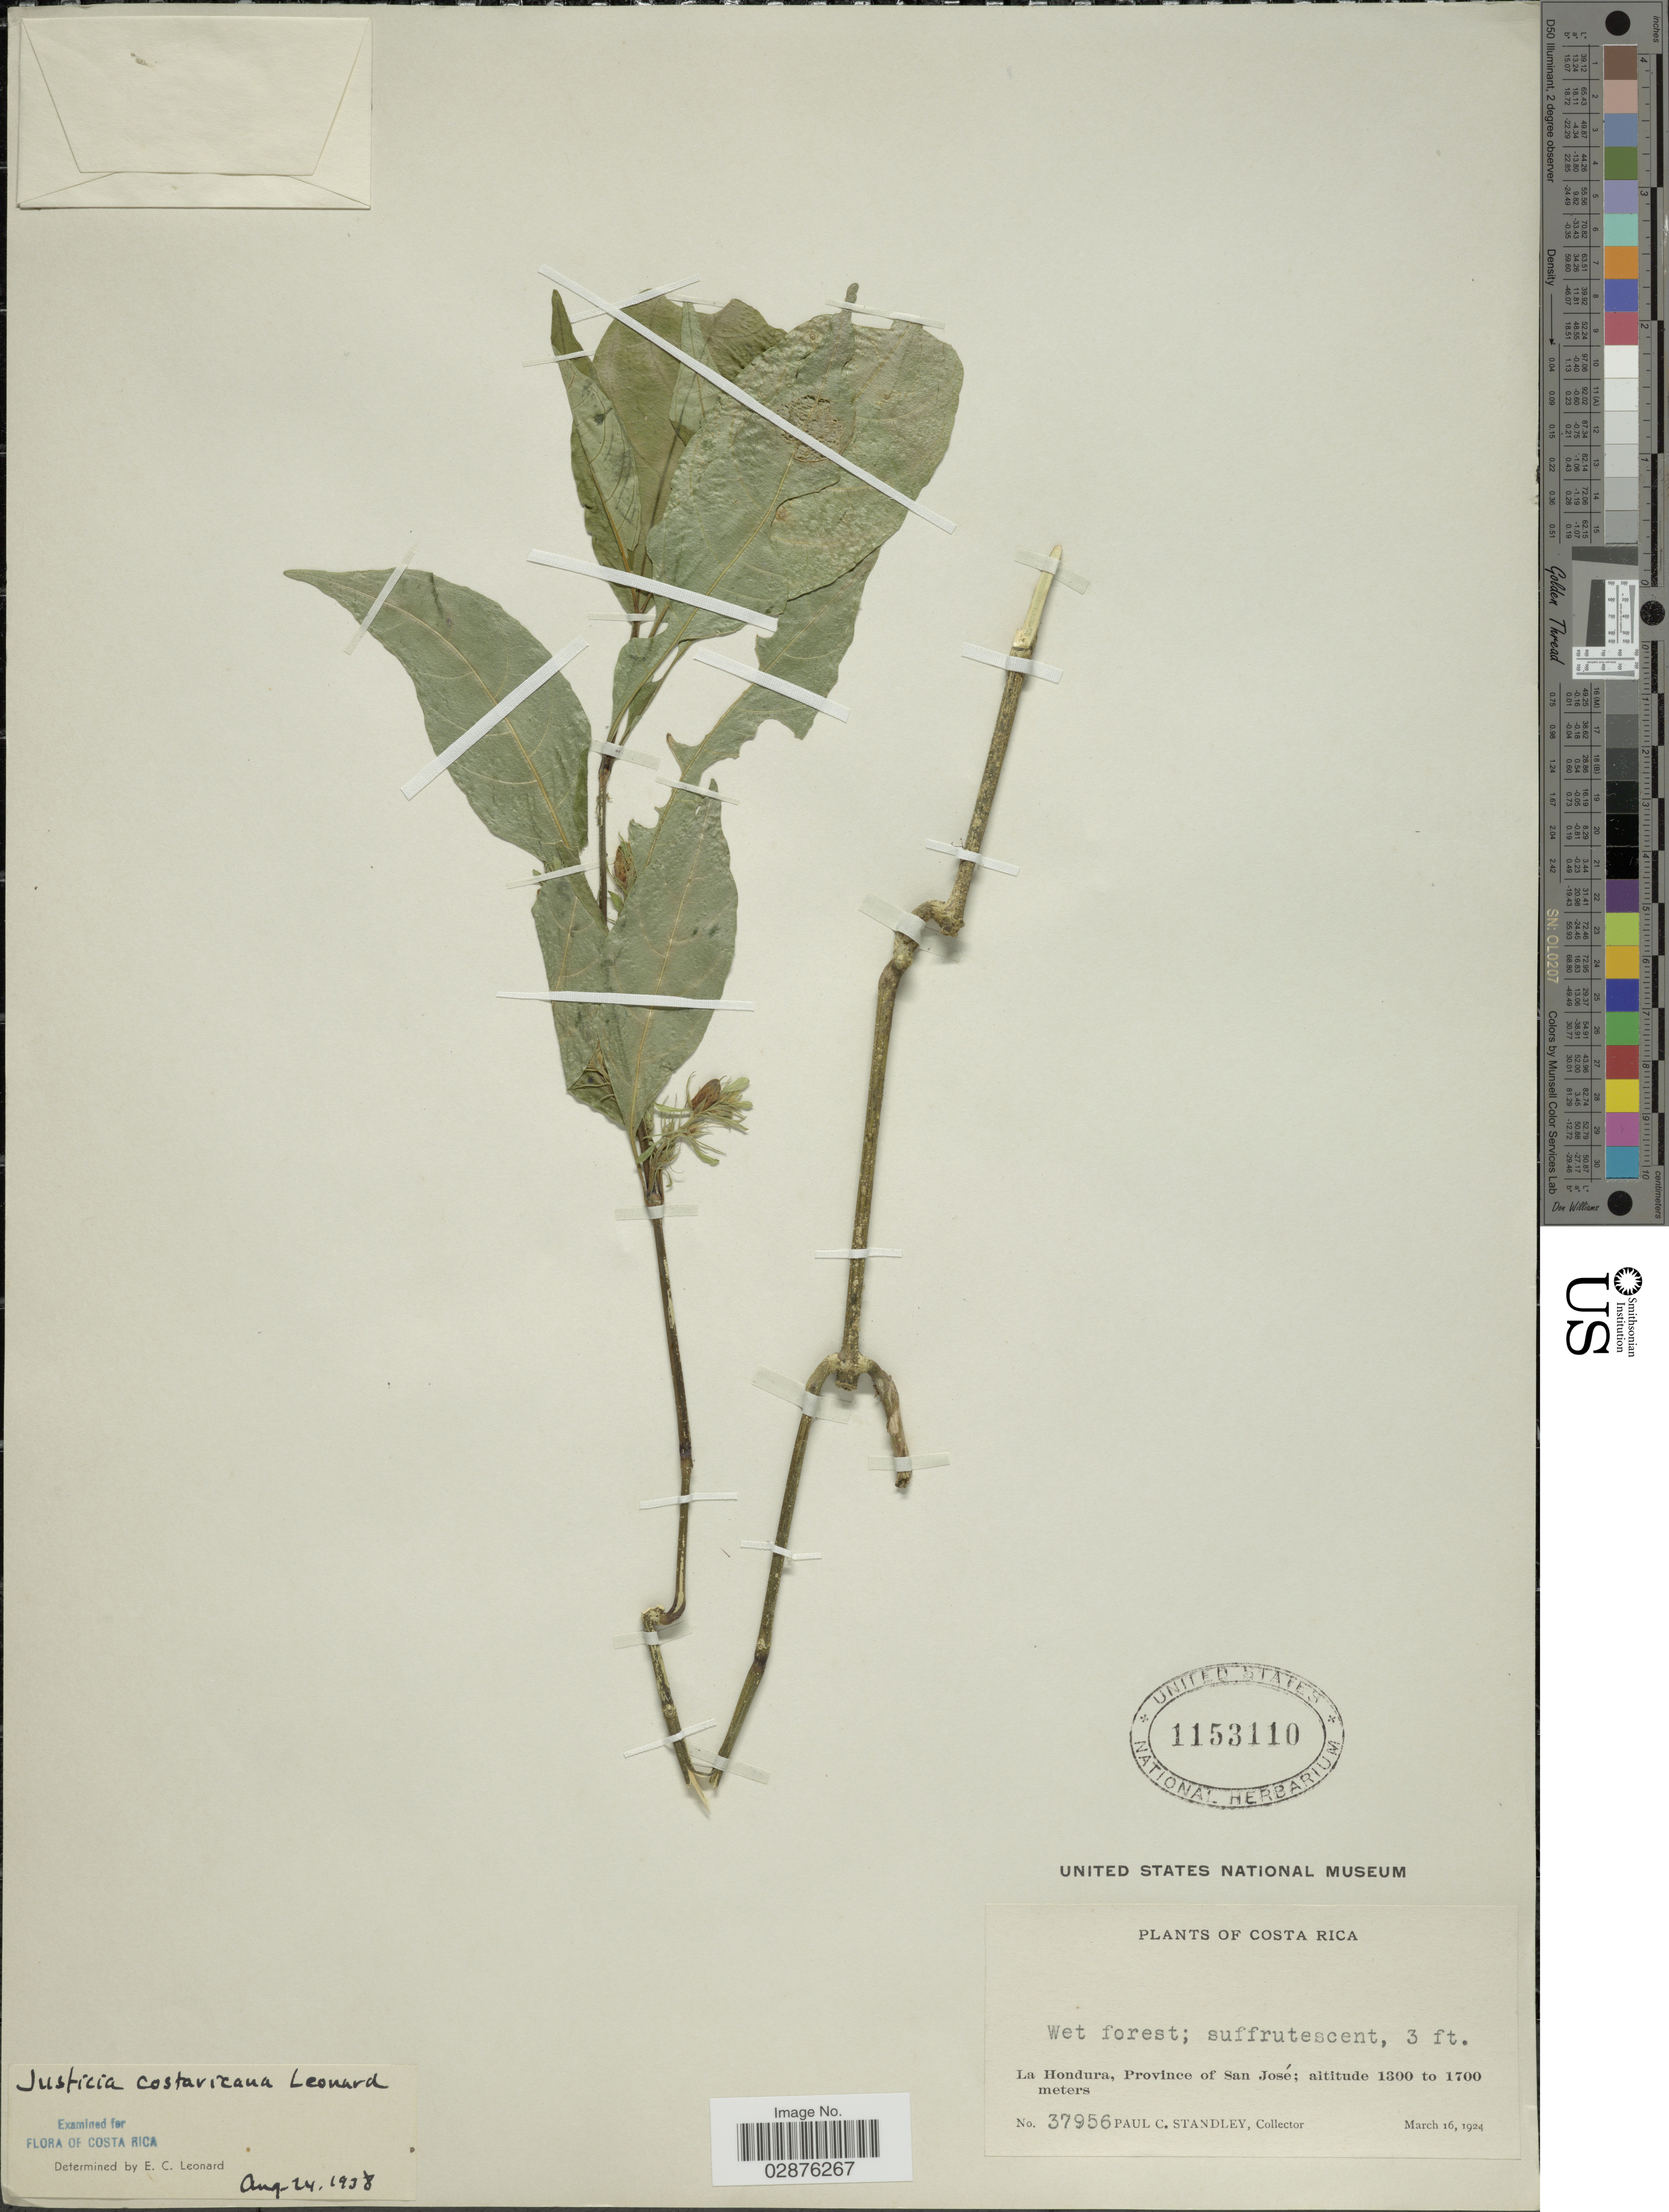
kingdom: Plantae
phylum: Tracheophyta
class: Magnoliopsida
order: Lamiales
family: Acanthaceae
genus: Justicia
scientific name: Justicia costaricana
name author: Leonard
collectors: P. C. Standley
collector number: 37956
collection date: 1924-03-16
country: Costa Rica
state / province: San José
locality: La Hondura.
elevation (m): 1300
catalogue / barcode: US 1153110